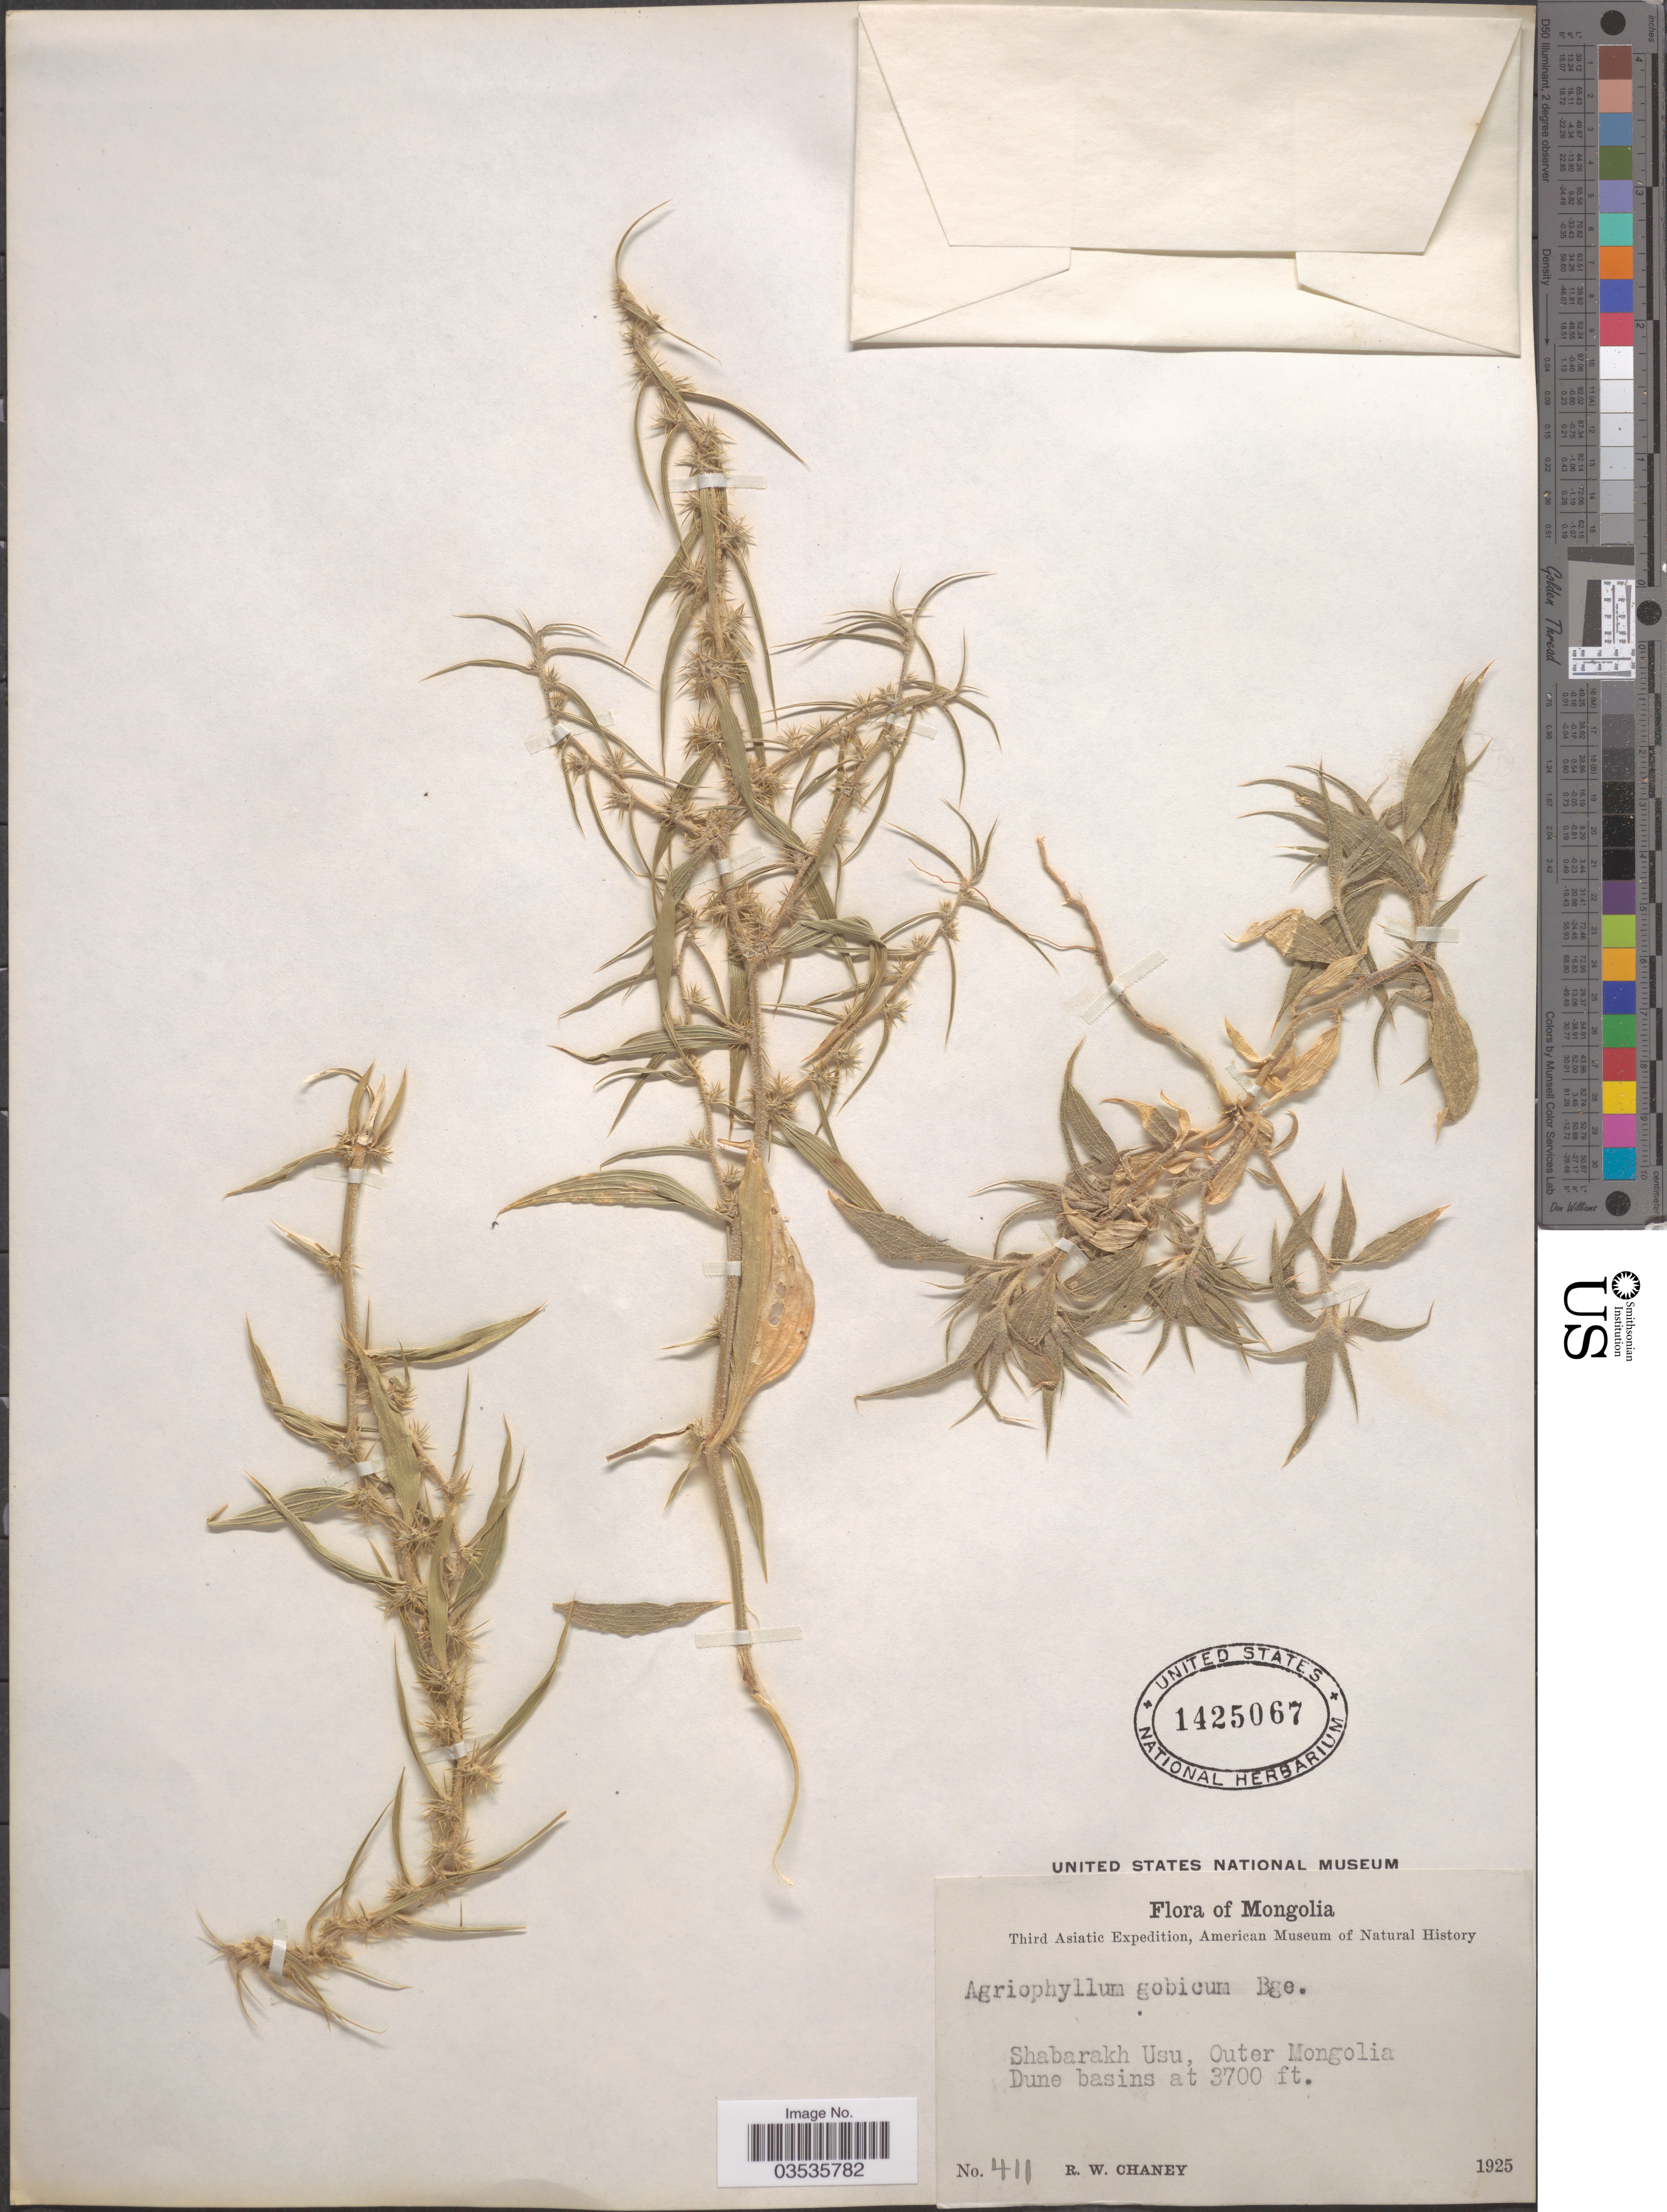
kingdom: Plantae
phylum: Tracheophyta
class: Magnoliopsida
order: Caryophyllales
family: Amaranthaceae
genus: Agriophyllum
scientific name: Agriophyllum gobicum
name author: Bunge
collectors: R. Chaney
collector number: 411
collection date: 1925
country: Mongolia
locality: Shabarakh Usu, Outer Mongolia. Dune basins.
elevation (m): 1128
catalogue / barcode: US 1425067